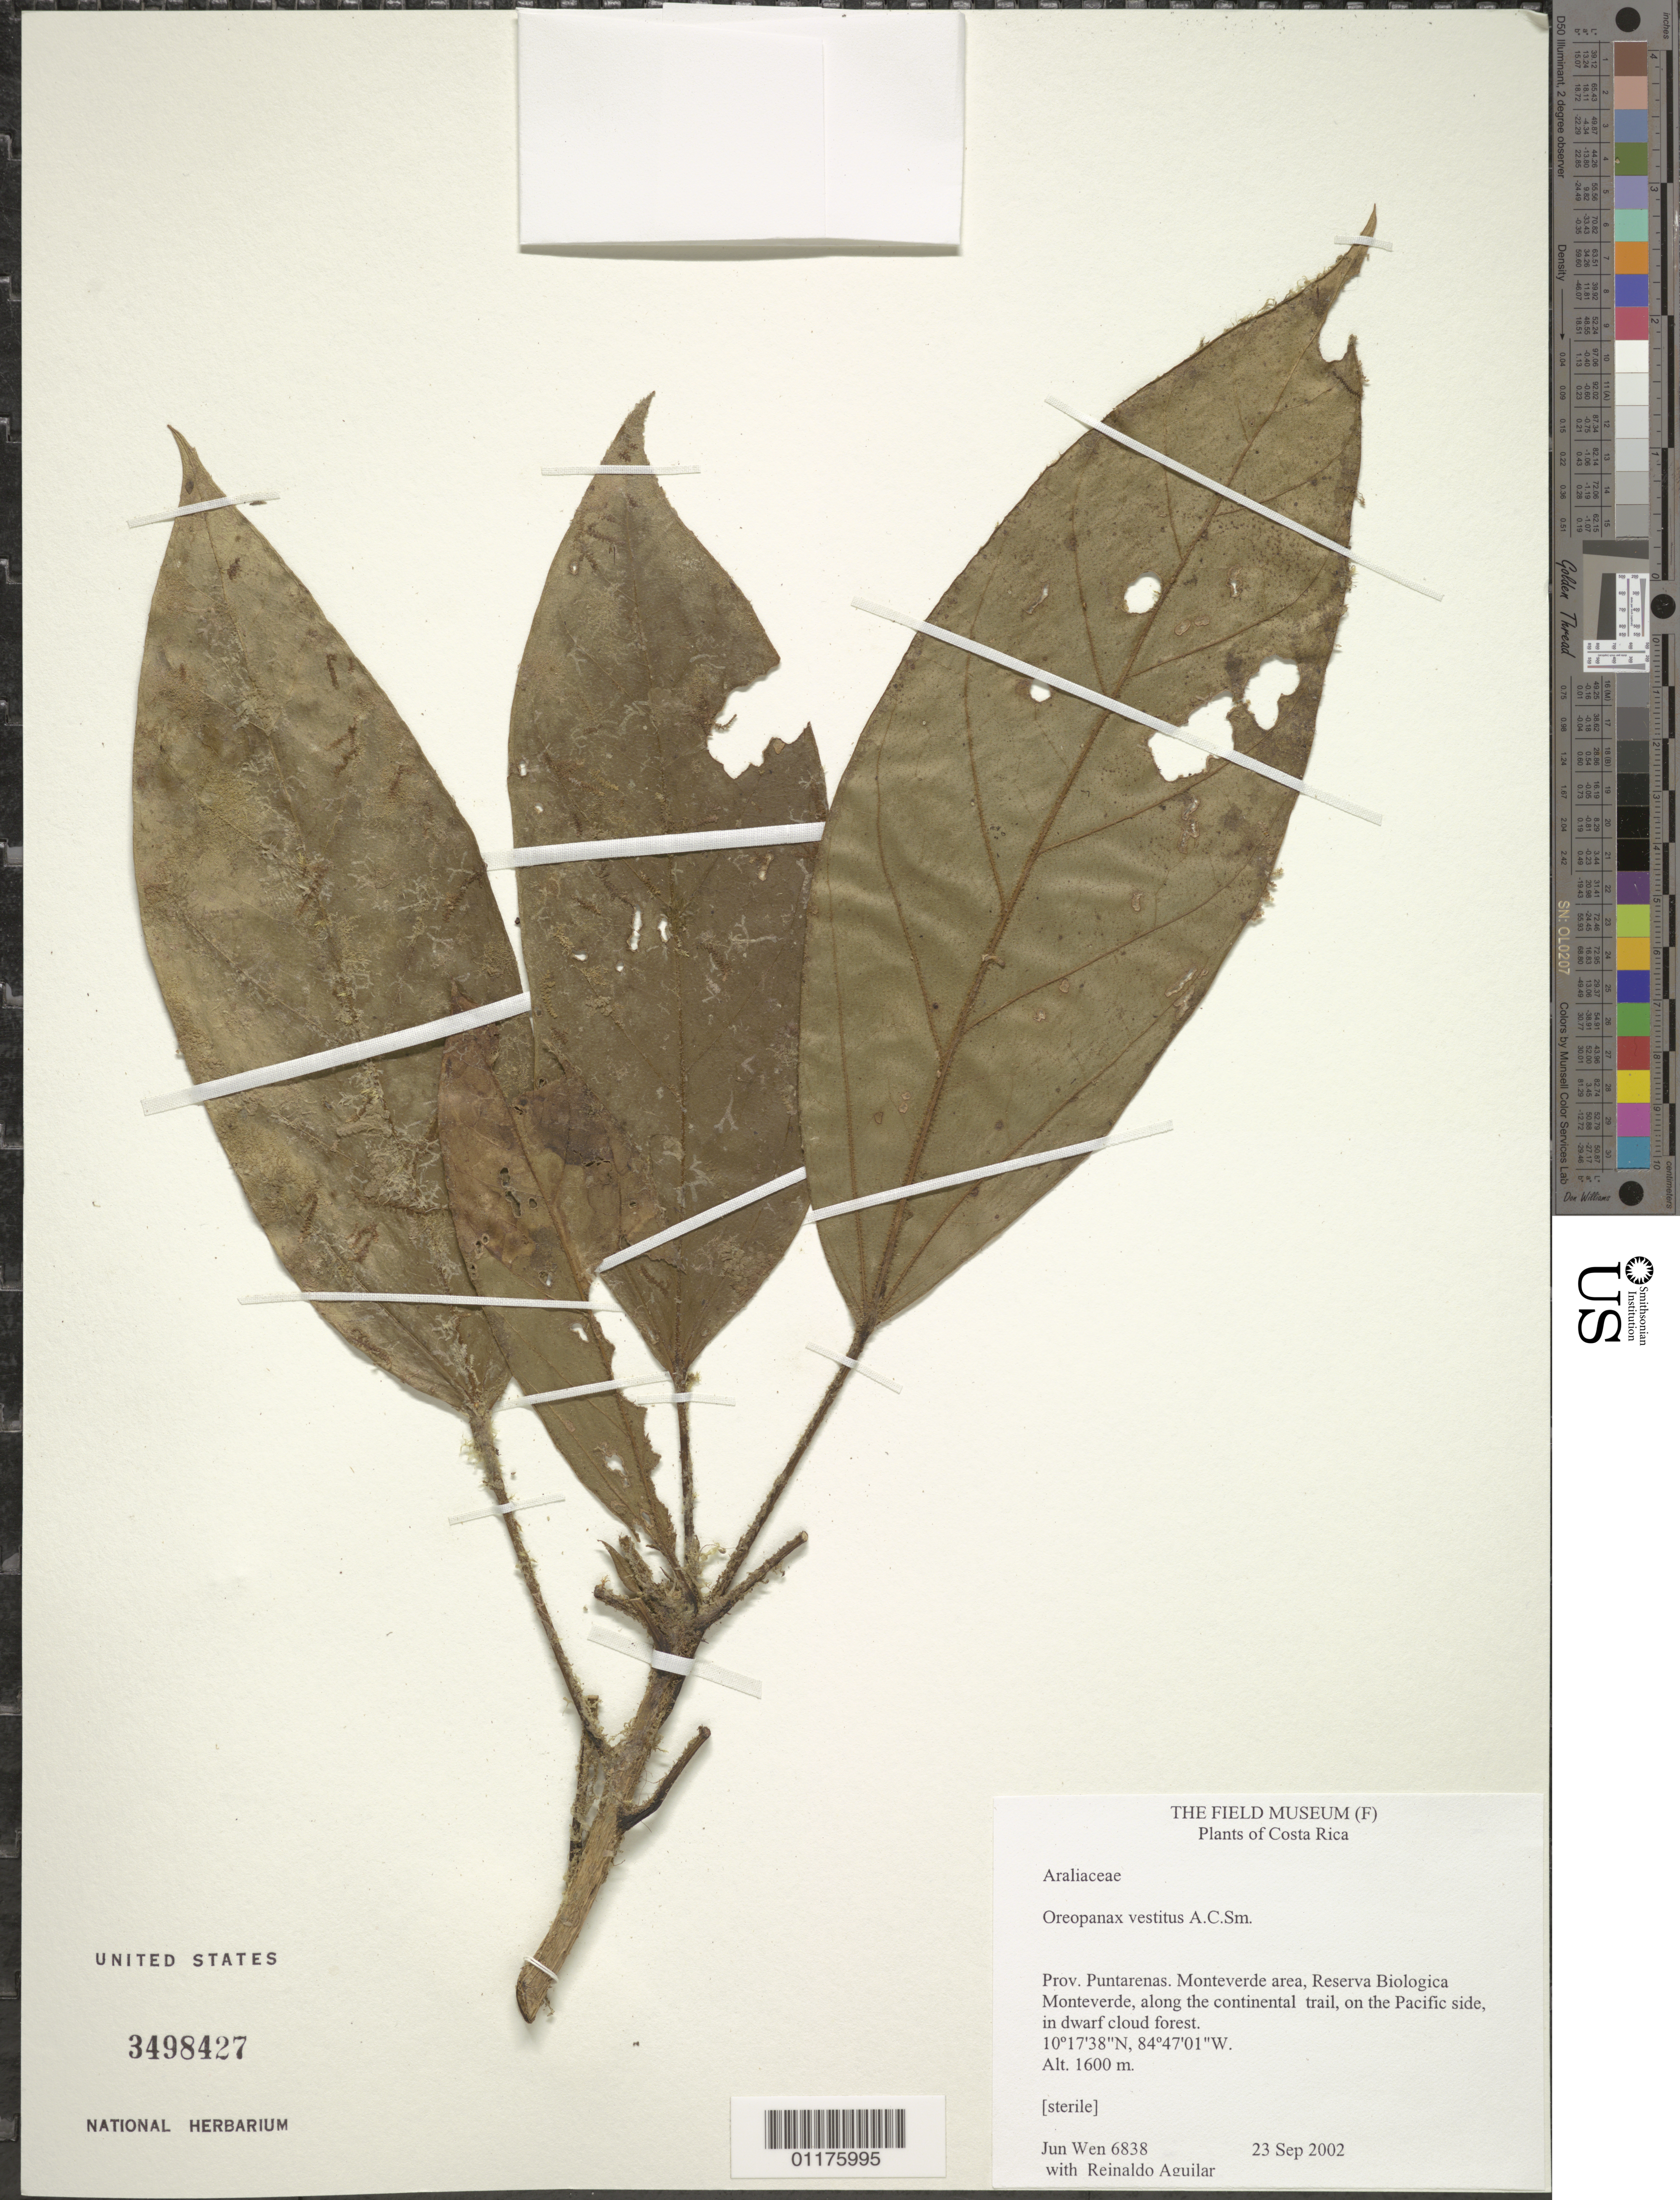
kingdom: Plantae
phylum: Tracheophyta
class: Magnoliopsida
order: Apiales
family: Araliaceae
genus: Oreopanax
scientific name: Oreopanax vestitus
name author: A.C. Sm.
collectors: J. Wen & R. Aguilar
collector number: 6838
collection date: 2002-09-23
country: Costa Rica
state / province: Puntarenas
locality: Monteverde area, Reserva Biologica Monteverde, along the continental trail, on the Pacific side, in dwarf cloud forest.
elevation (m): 1600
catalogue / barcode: US 3498427